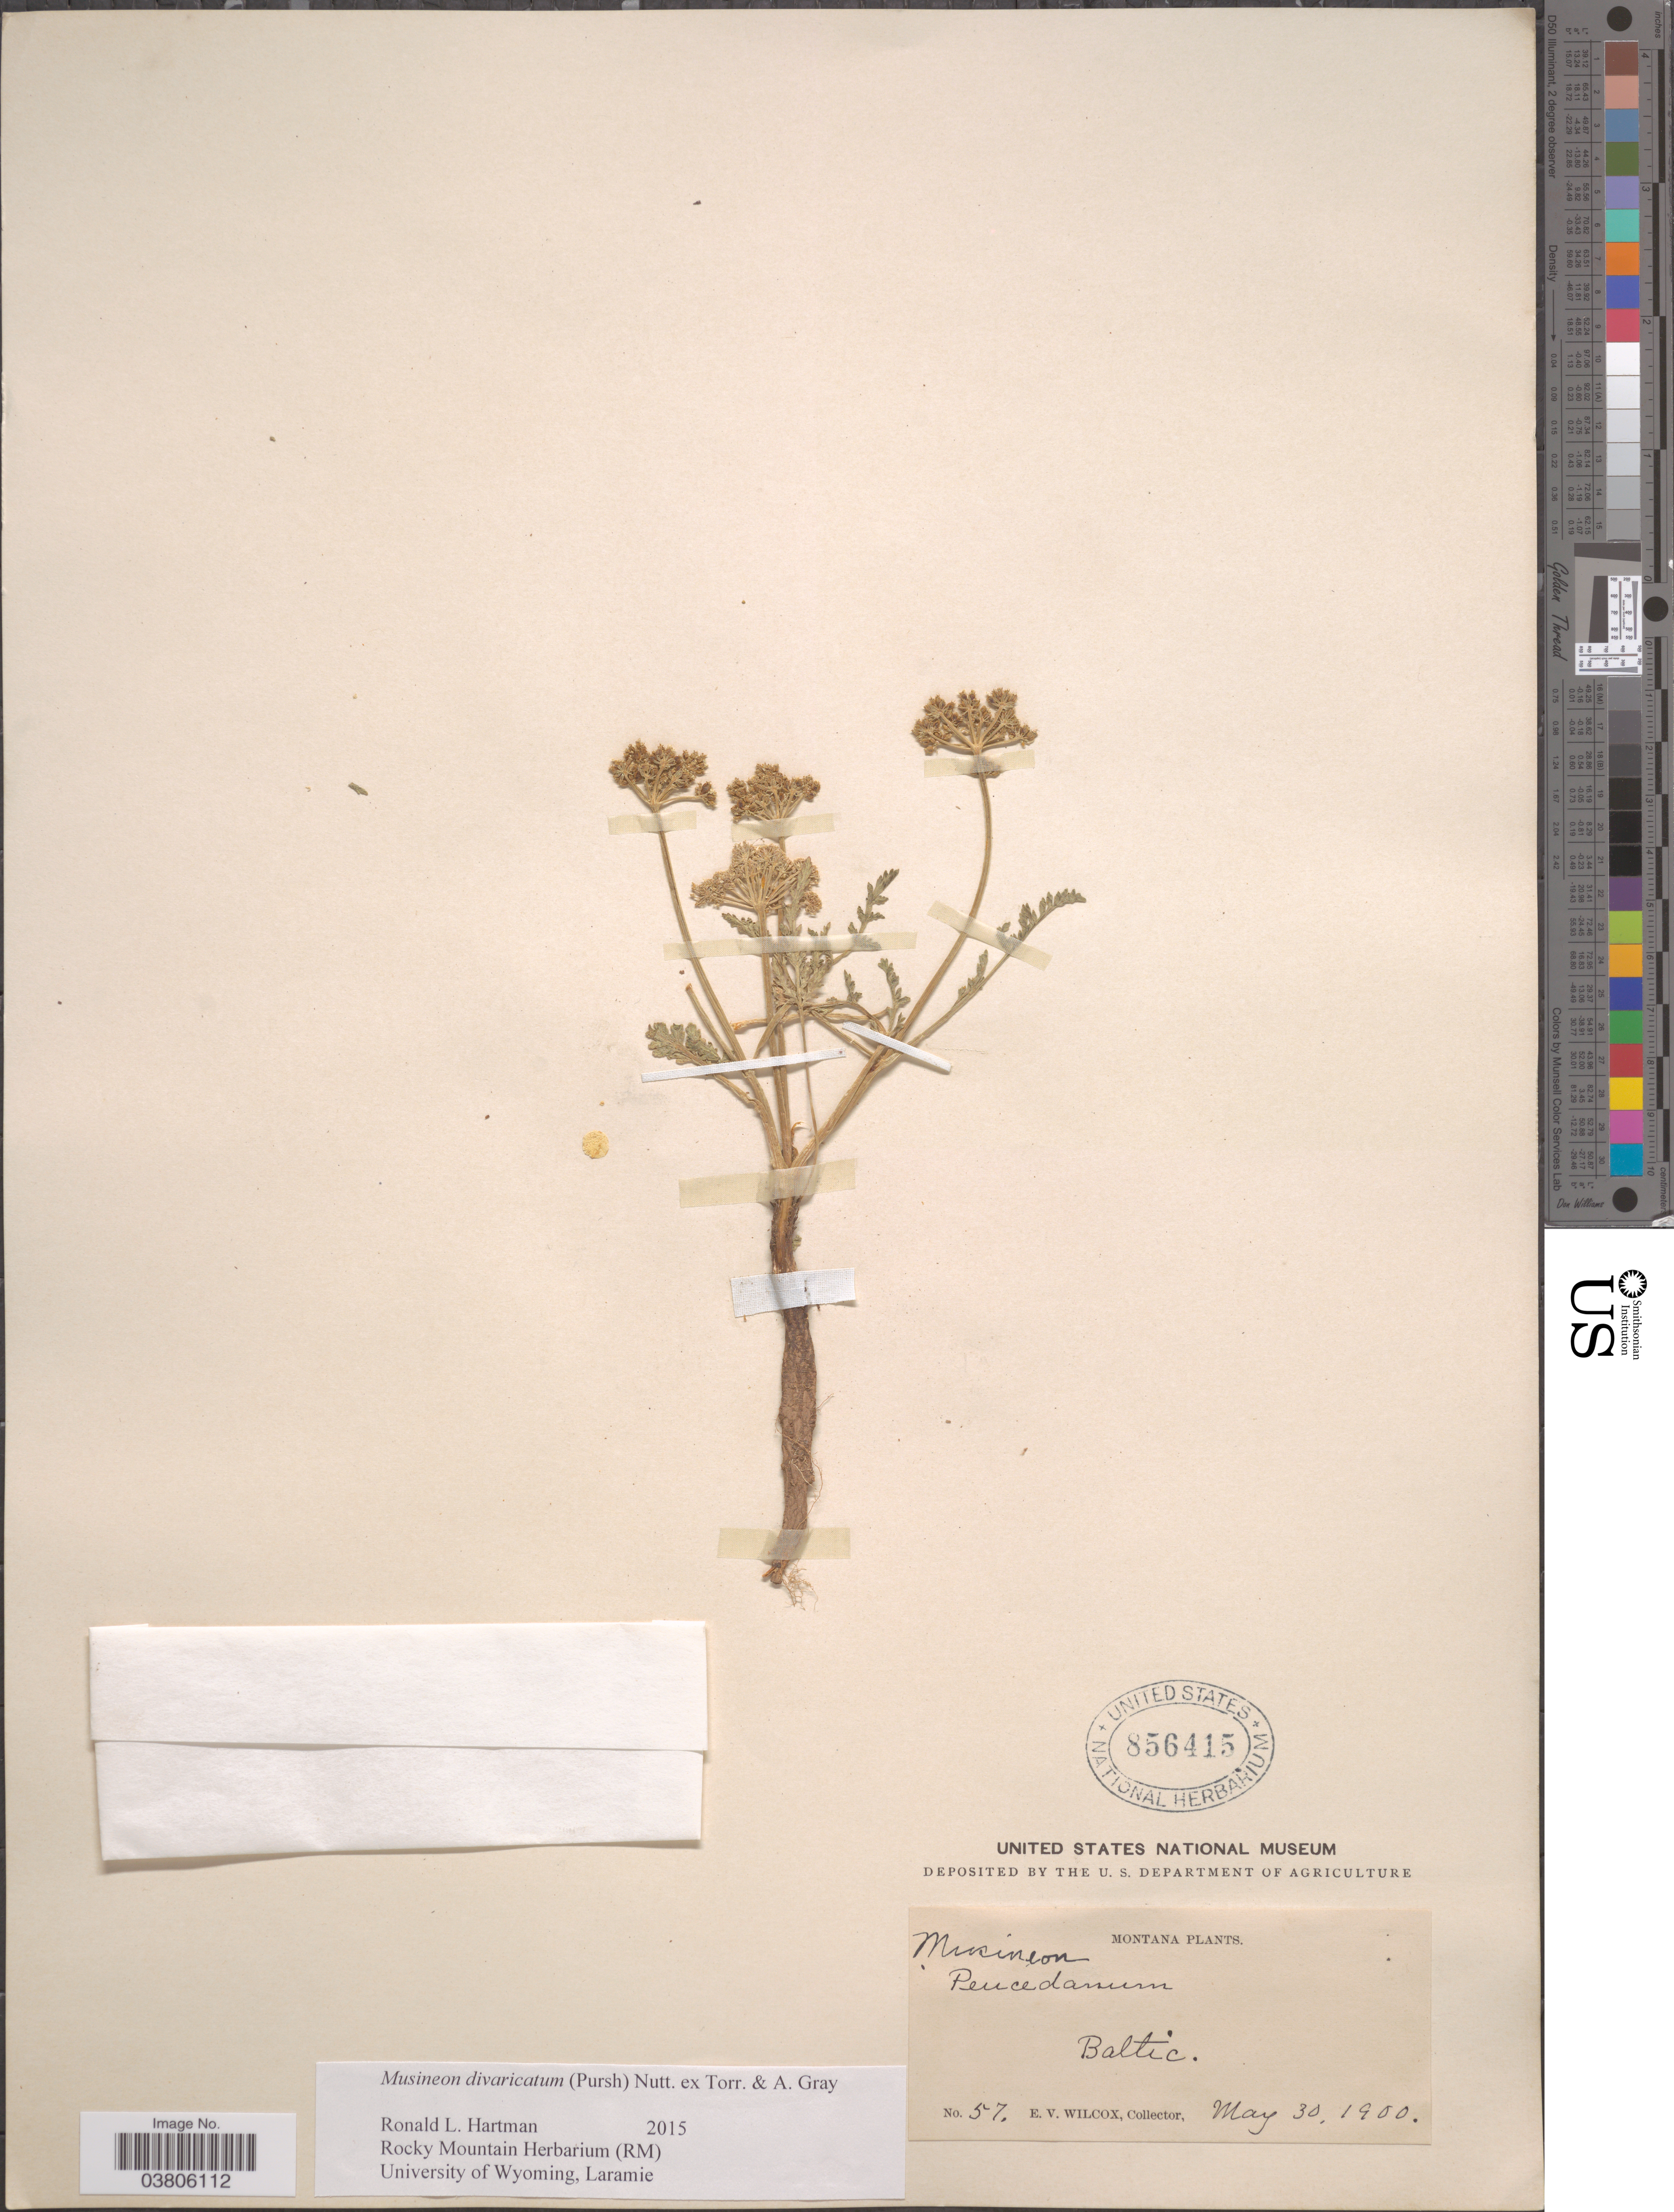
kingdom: Plantae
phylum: Tracheophyta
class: Magnoliopsida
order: Apiales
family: Apiaceae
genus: Musineon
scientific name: Musineon divaricatum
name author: (Pursh) Nutt.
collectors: E. V. Wilcox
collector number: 57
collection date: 1900-05-30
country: United States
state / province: Montana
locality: Baltic.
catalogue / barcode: US 856415